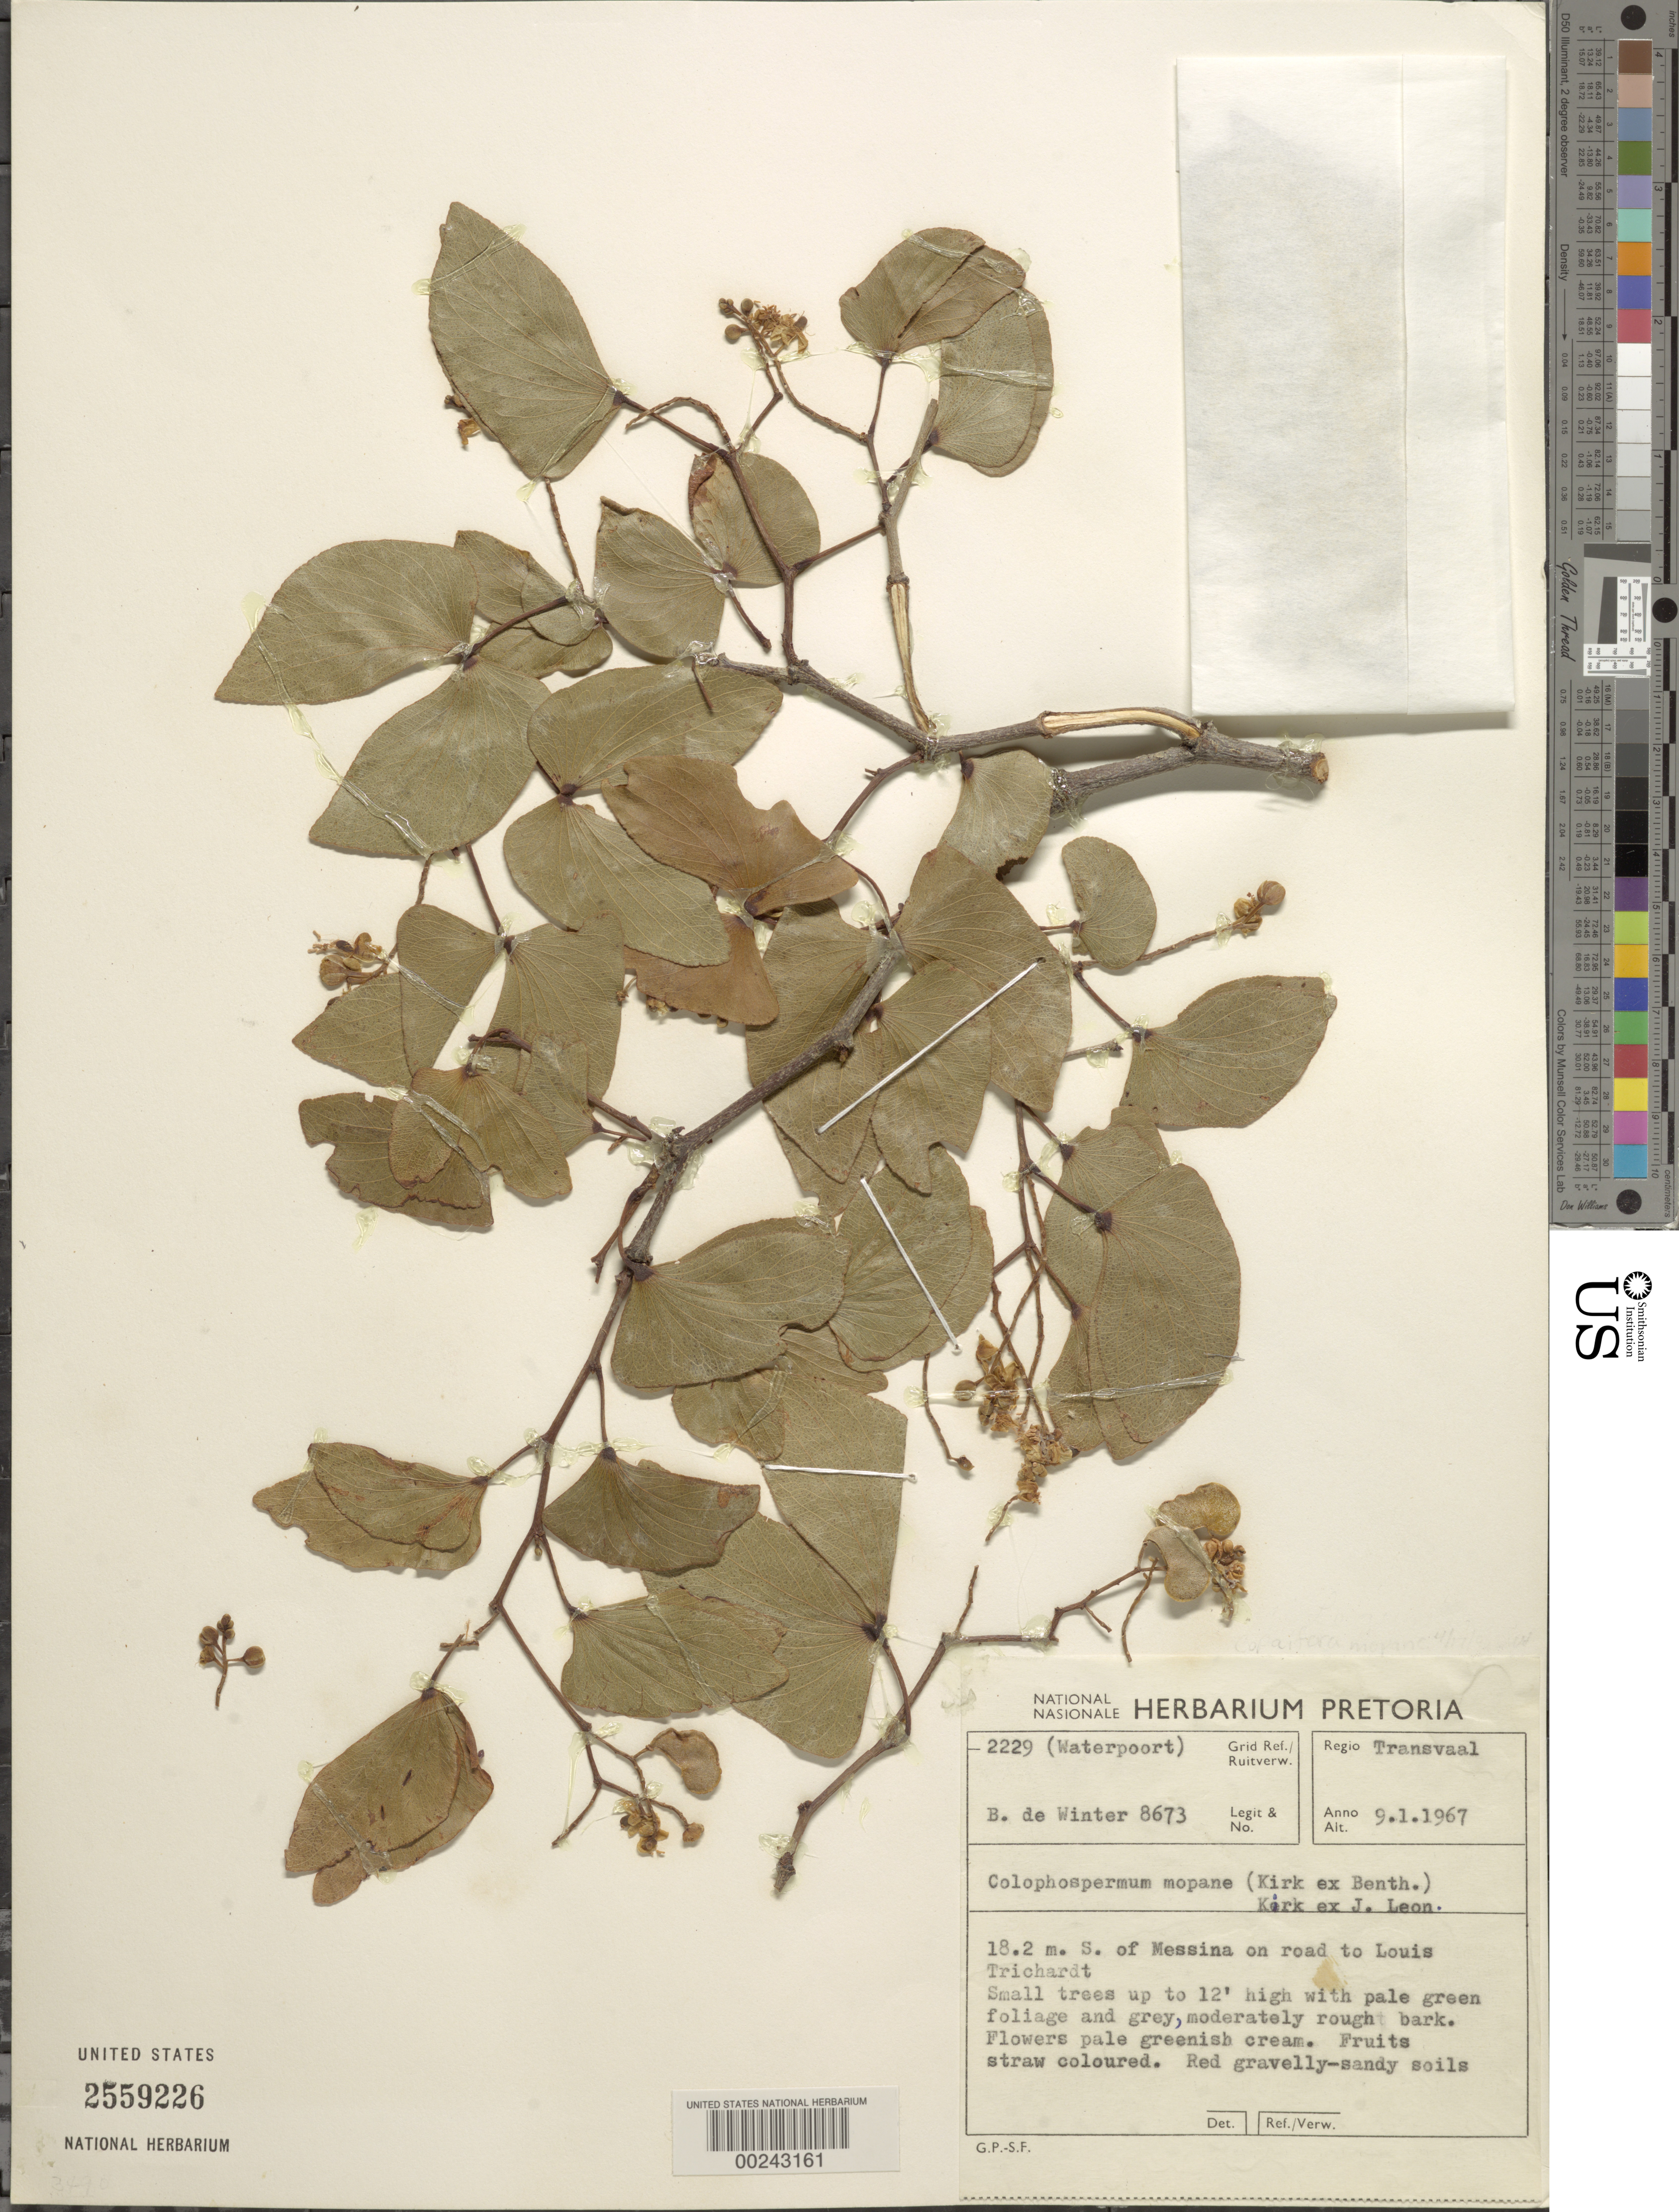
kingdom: Plantae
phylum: Tracheophyta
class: Magnoliopsida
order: Fabales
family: Fabaceae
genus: Colophospermum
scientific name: Colophospermum mopane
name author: (J. Kirk ex Benth.) J. Léonard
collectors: B. De Winter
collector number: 8673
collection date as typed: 09 Jan 1967 or 01 Sep 1967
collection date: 1967-01-09 or 1967-09-01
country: South Africa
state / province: Limpopo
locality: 18.2m s of messina on road to louis trichardt. Transvaal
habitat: Red gravelly-sandy soils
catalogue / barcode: US 2559226